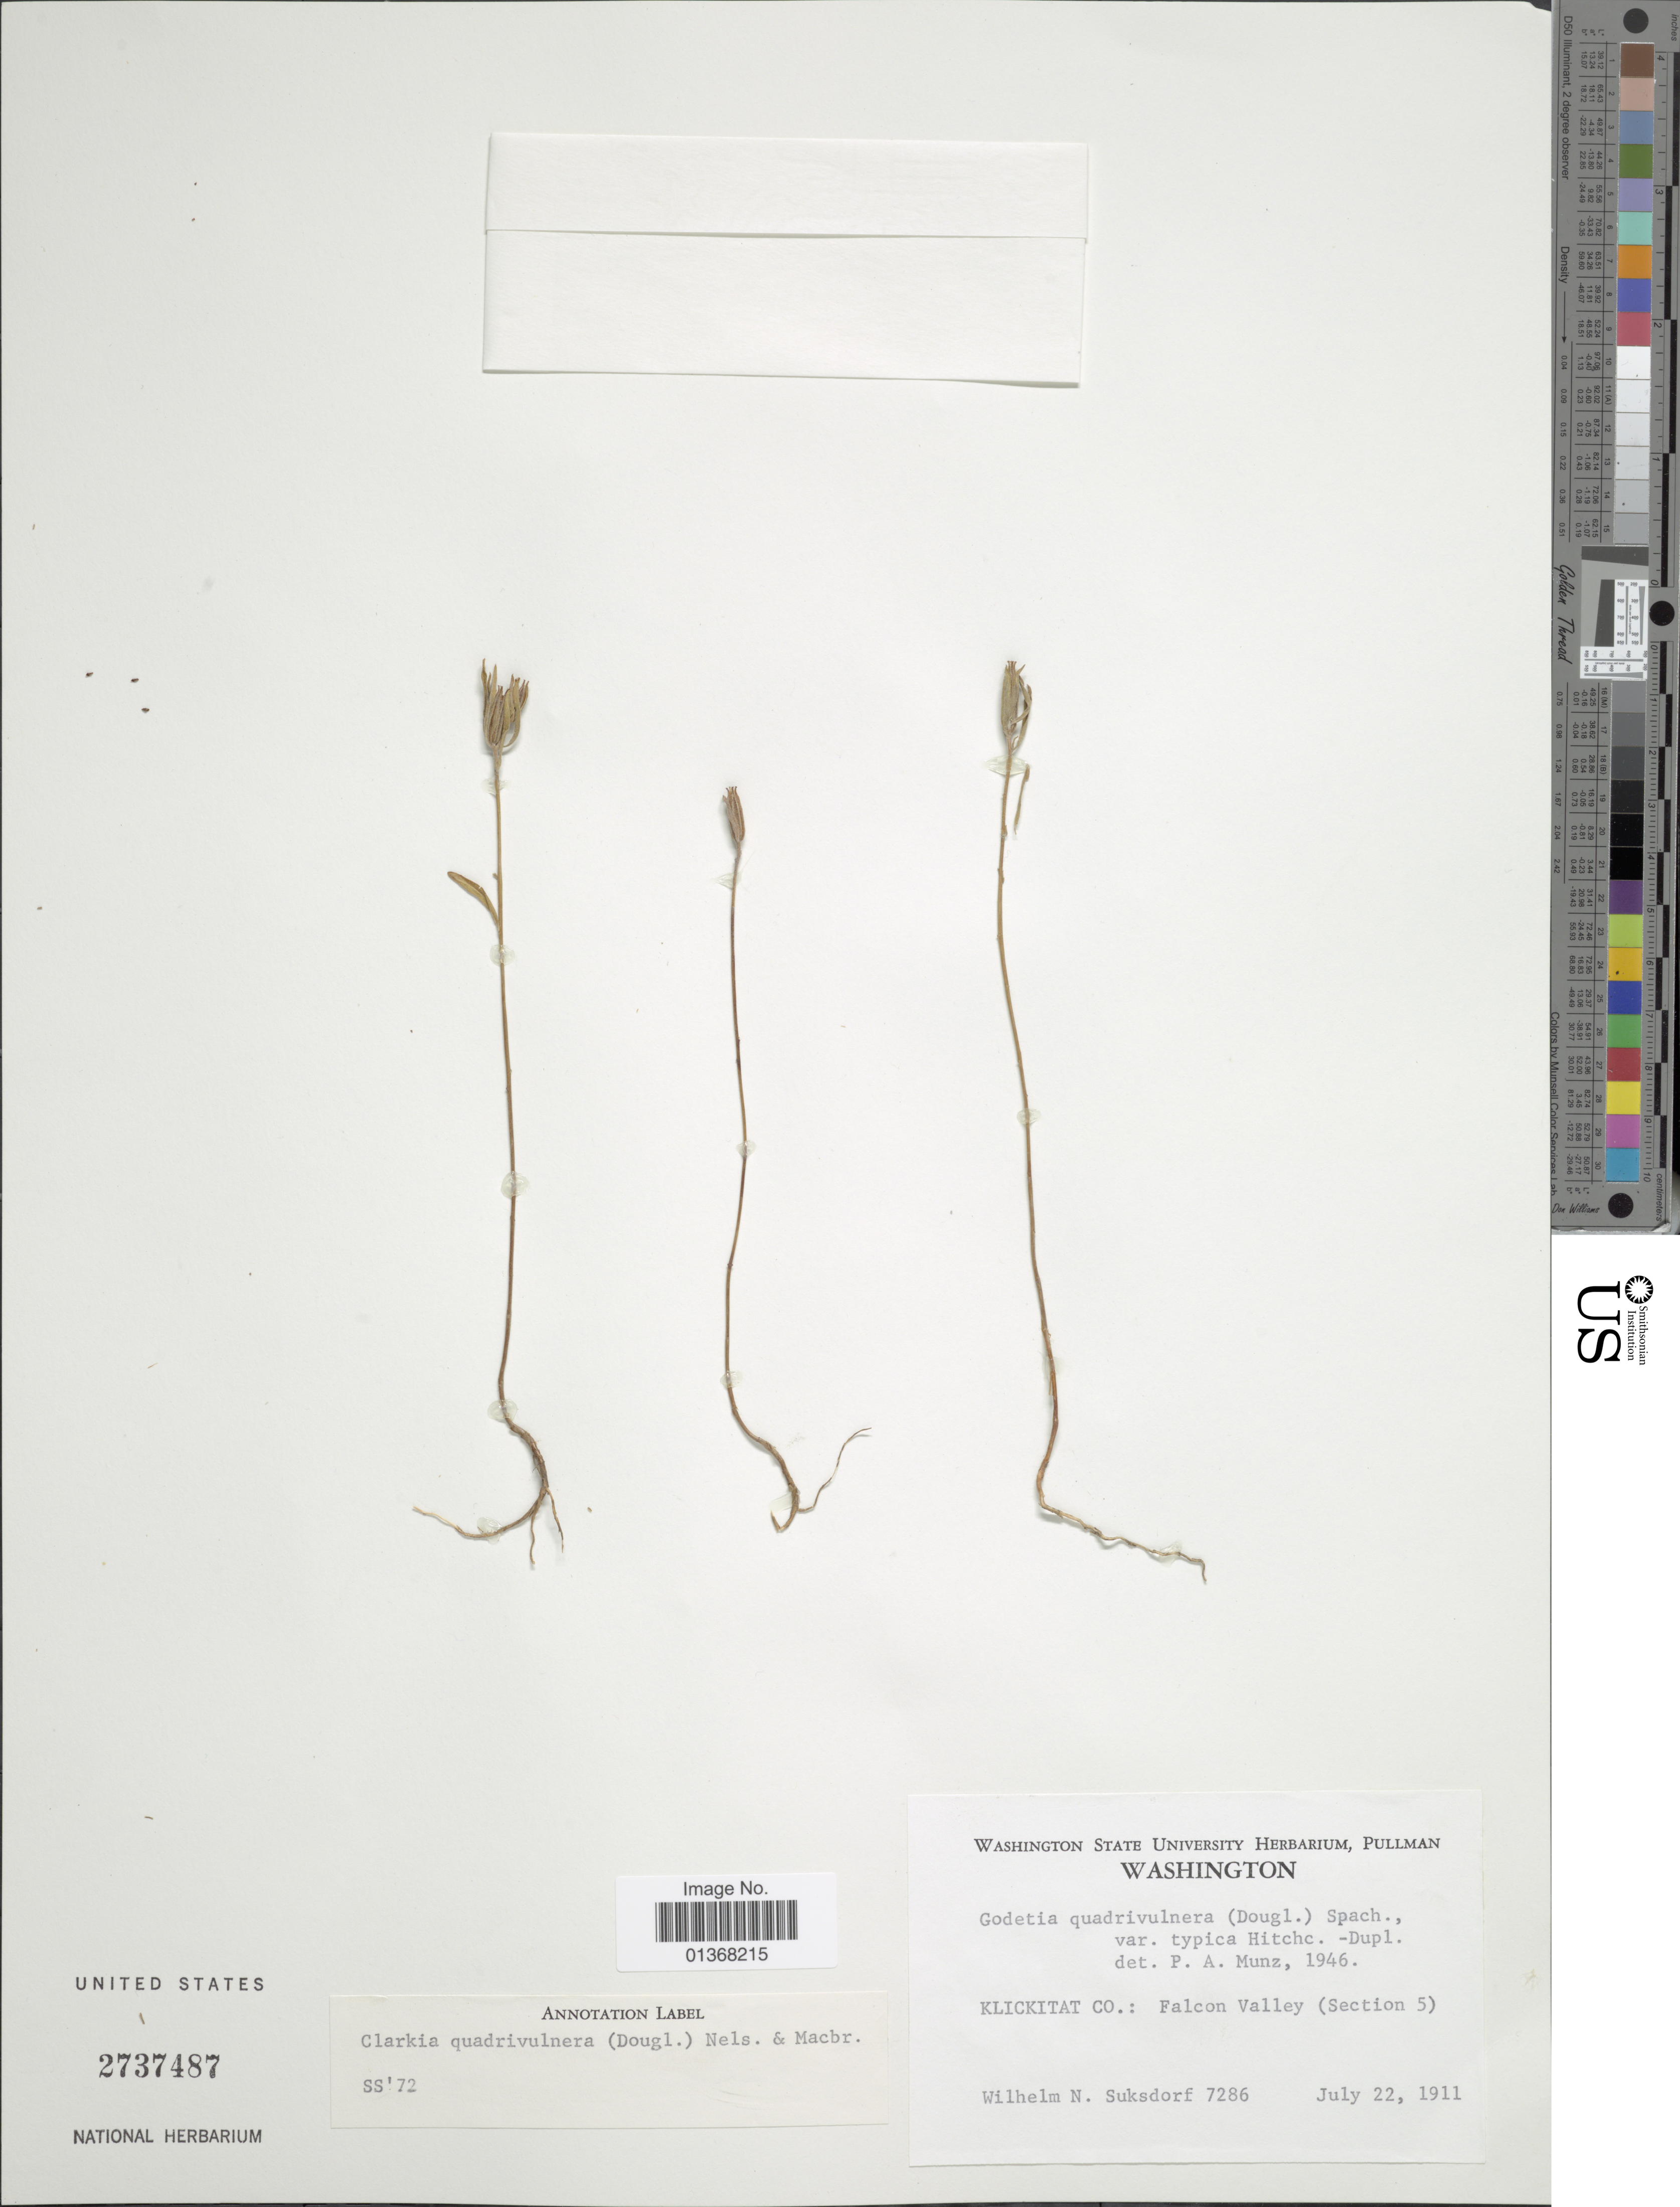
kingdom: Plantae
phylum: Tracheophyta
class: Magnoliopsida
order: Myrtales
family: Onagraceae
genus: Clarkia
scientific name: Clarkia pulchella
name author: Pursh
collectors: W. N. Suksdorf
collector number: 7286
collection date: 1911-07-22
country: United States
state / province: Washington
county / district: Klickitat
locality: Klickitat Co.: Falcon Valley (Section 5)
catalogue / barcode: US 2737487